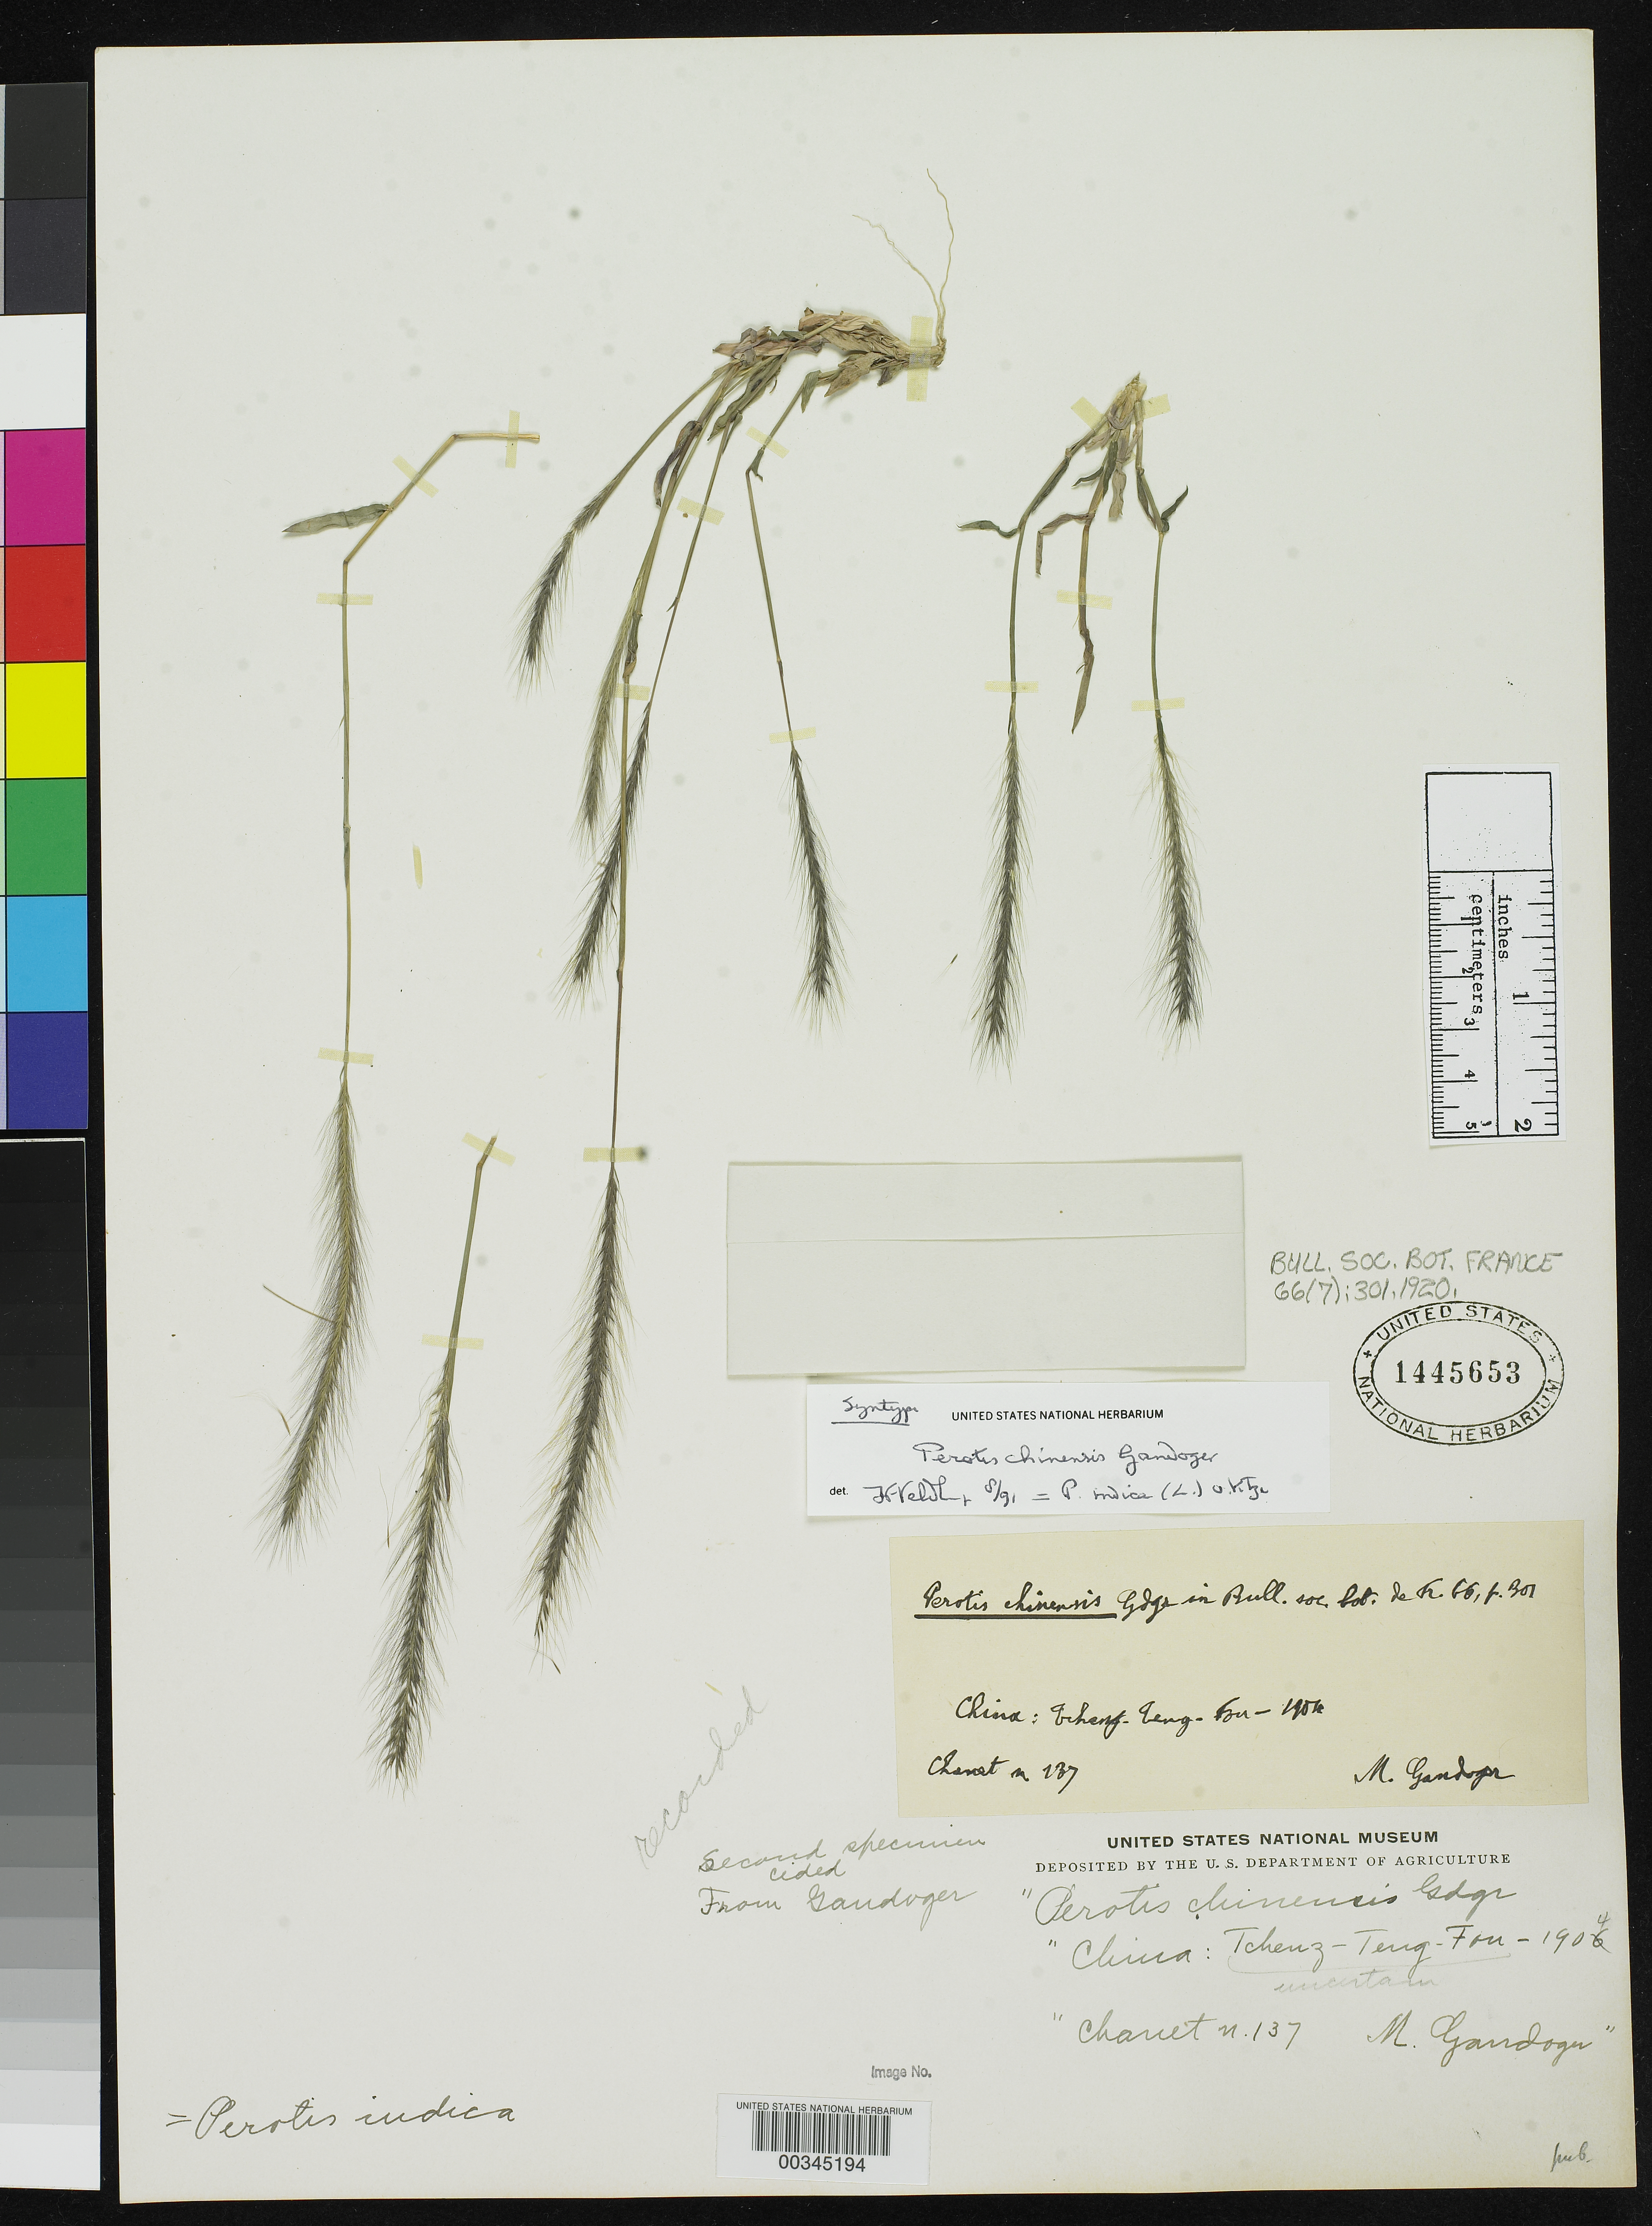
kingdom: Plantae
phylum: Tracheophyta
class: Liliopsida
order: Poales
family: Poaceae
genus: Perotis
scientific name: Perotis chinensis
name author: Gand.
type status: Syntype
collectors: P. Chanet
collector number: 137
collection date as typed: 1904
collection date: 1904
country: China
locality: Tcheng-teng-fou.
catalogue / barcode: US 1445653